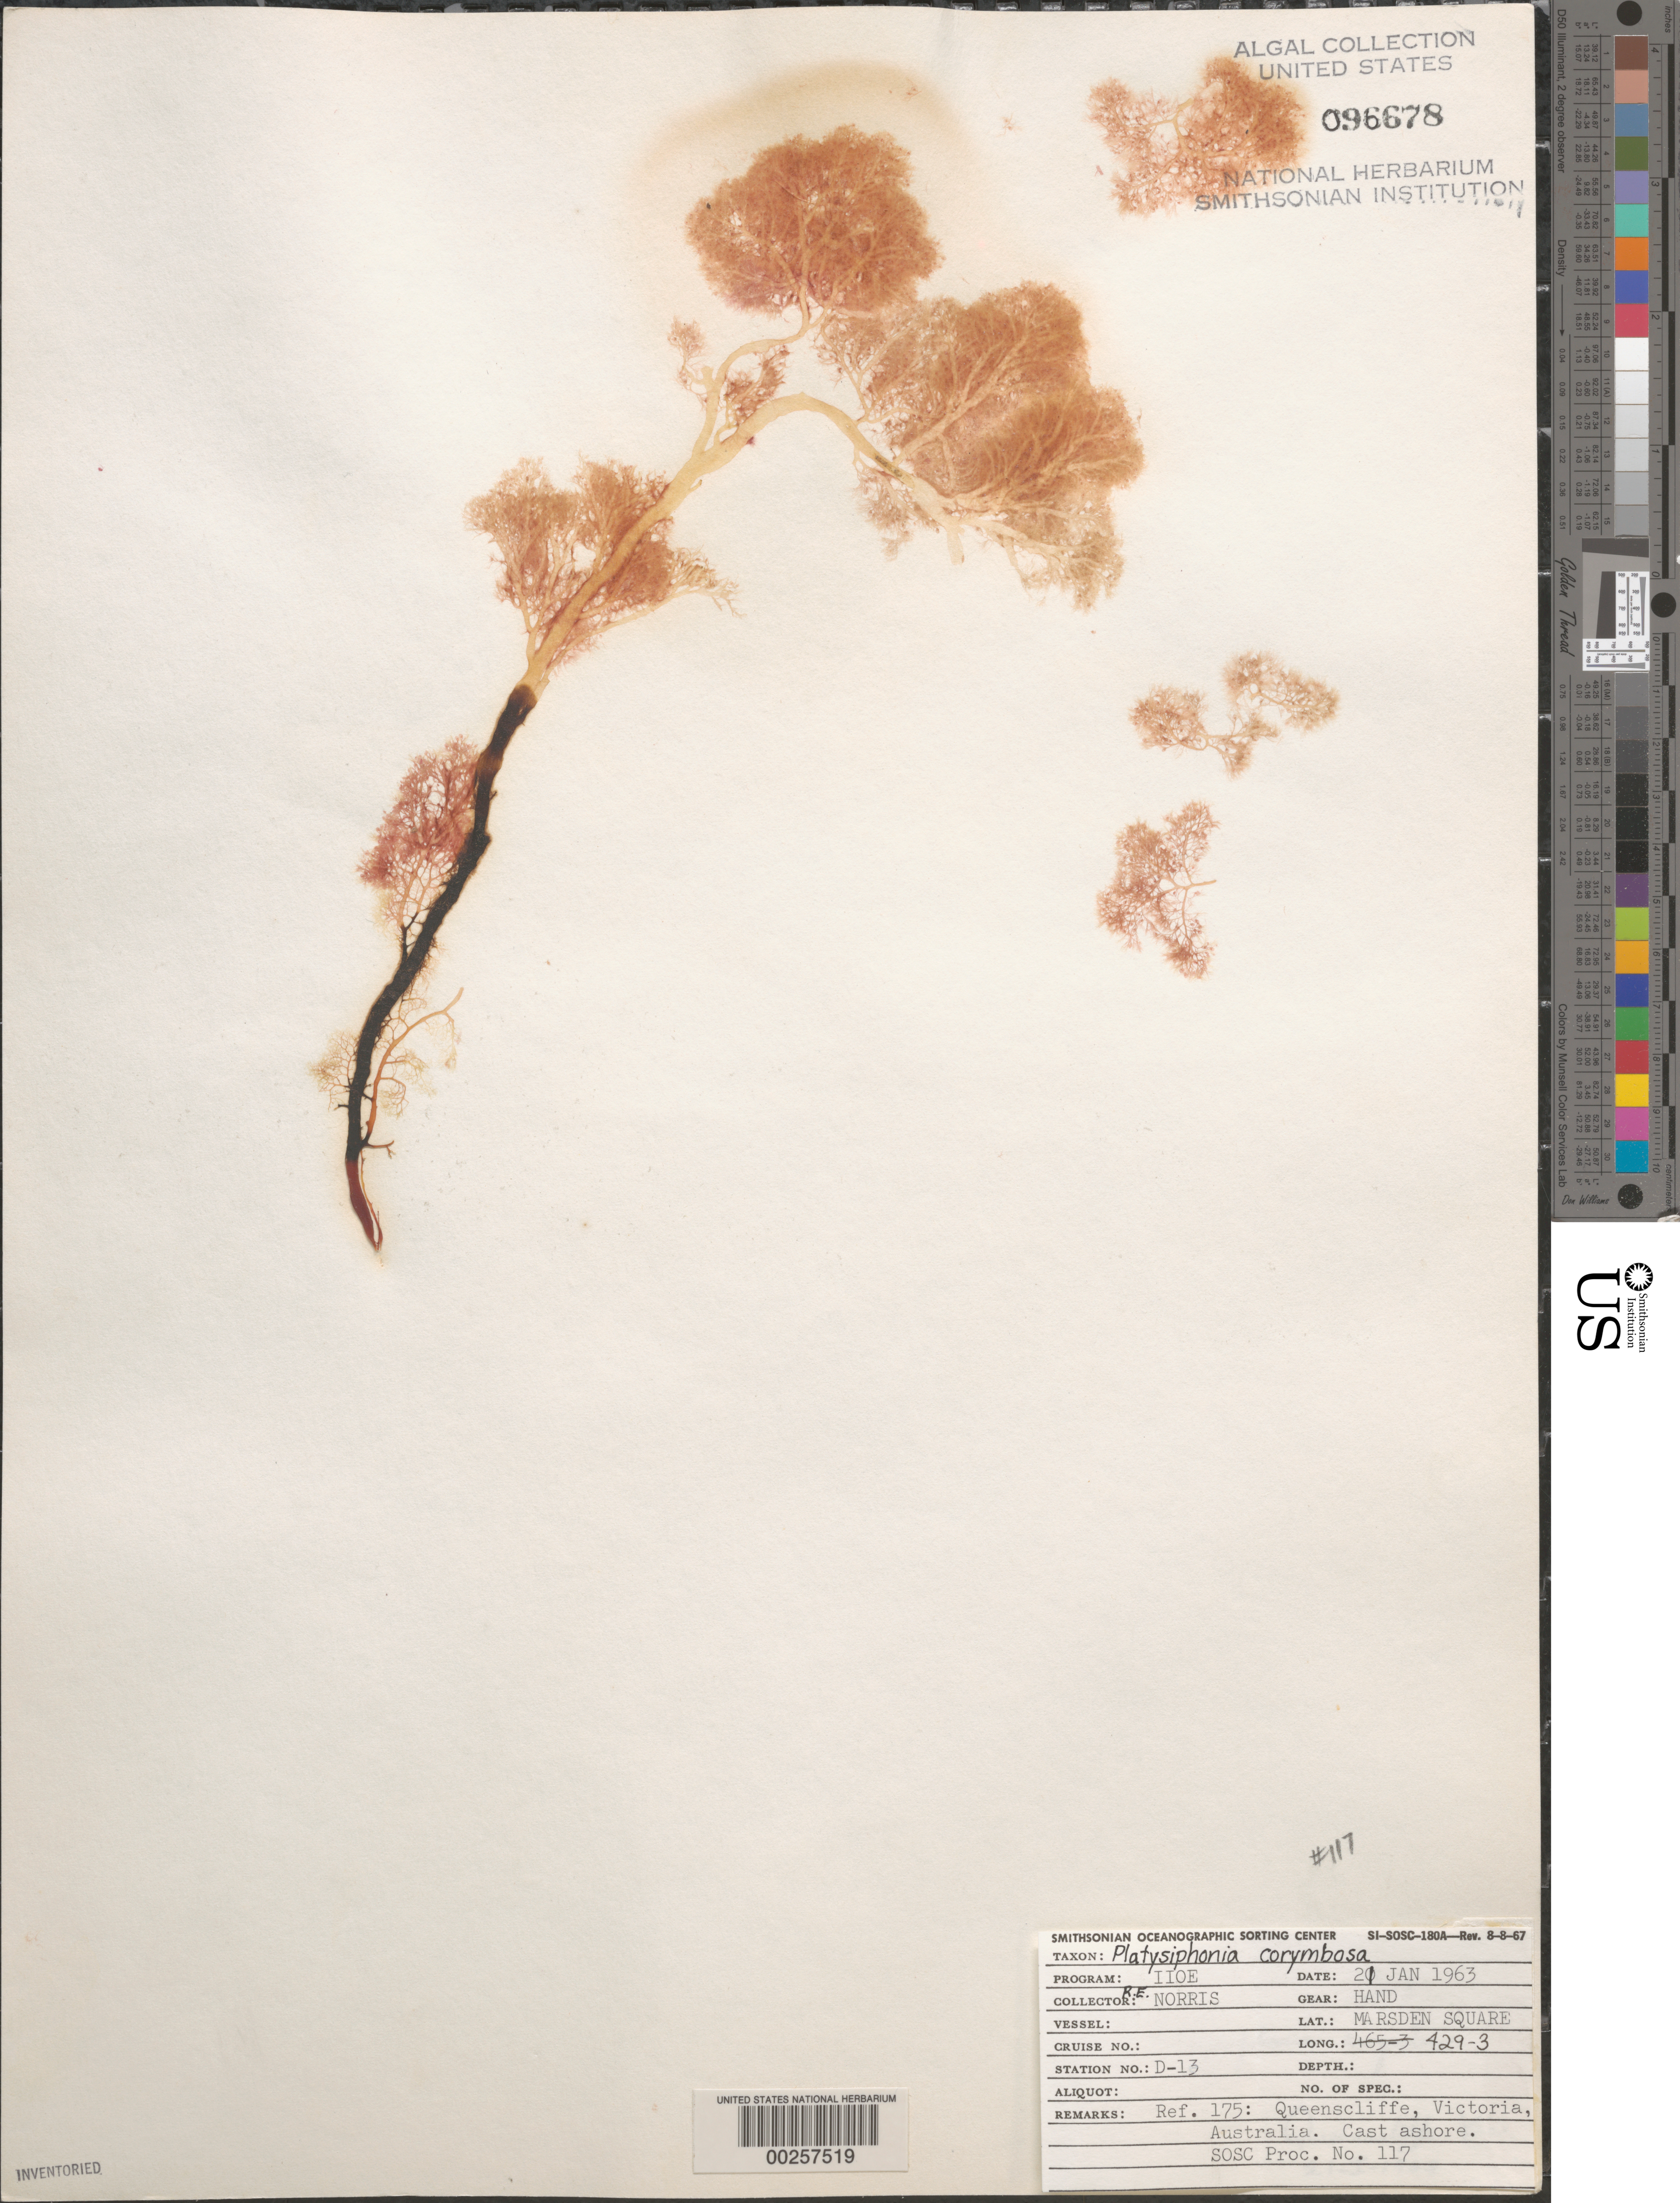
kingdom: Plantae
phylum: Rhodophyta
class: Florideophyceae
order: Ceramiales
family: Sarcomeniaceae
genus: Platysiphonia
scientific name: Platysiphonia victoriae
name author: (Harv. ex J. Agardh) Womersley & Shepley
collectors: R. E. Norris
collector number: Station D-13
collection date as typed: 21 Jan 1963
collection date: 1963-01-21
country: Australia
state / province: Victoria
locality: Queenscliffe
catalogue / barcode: US 96678